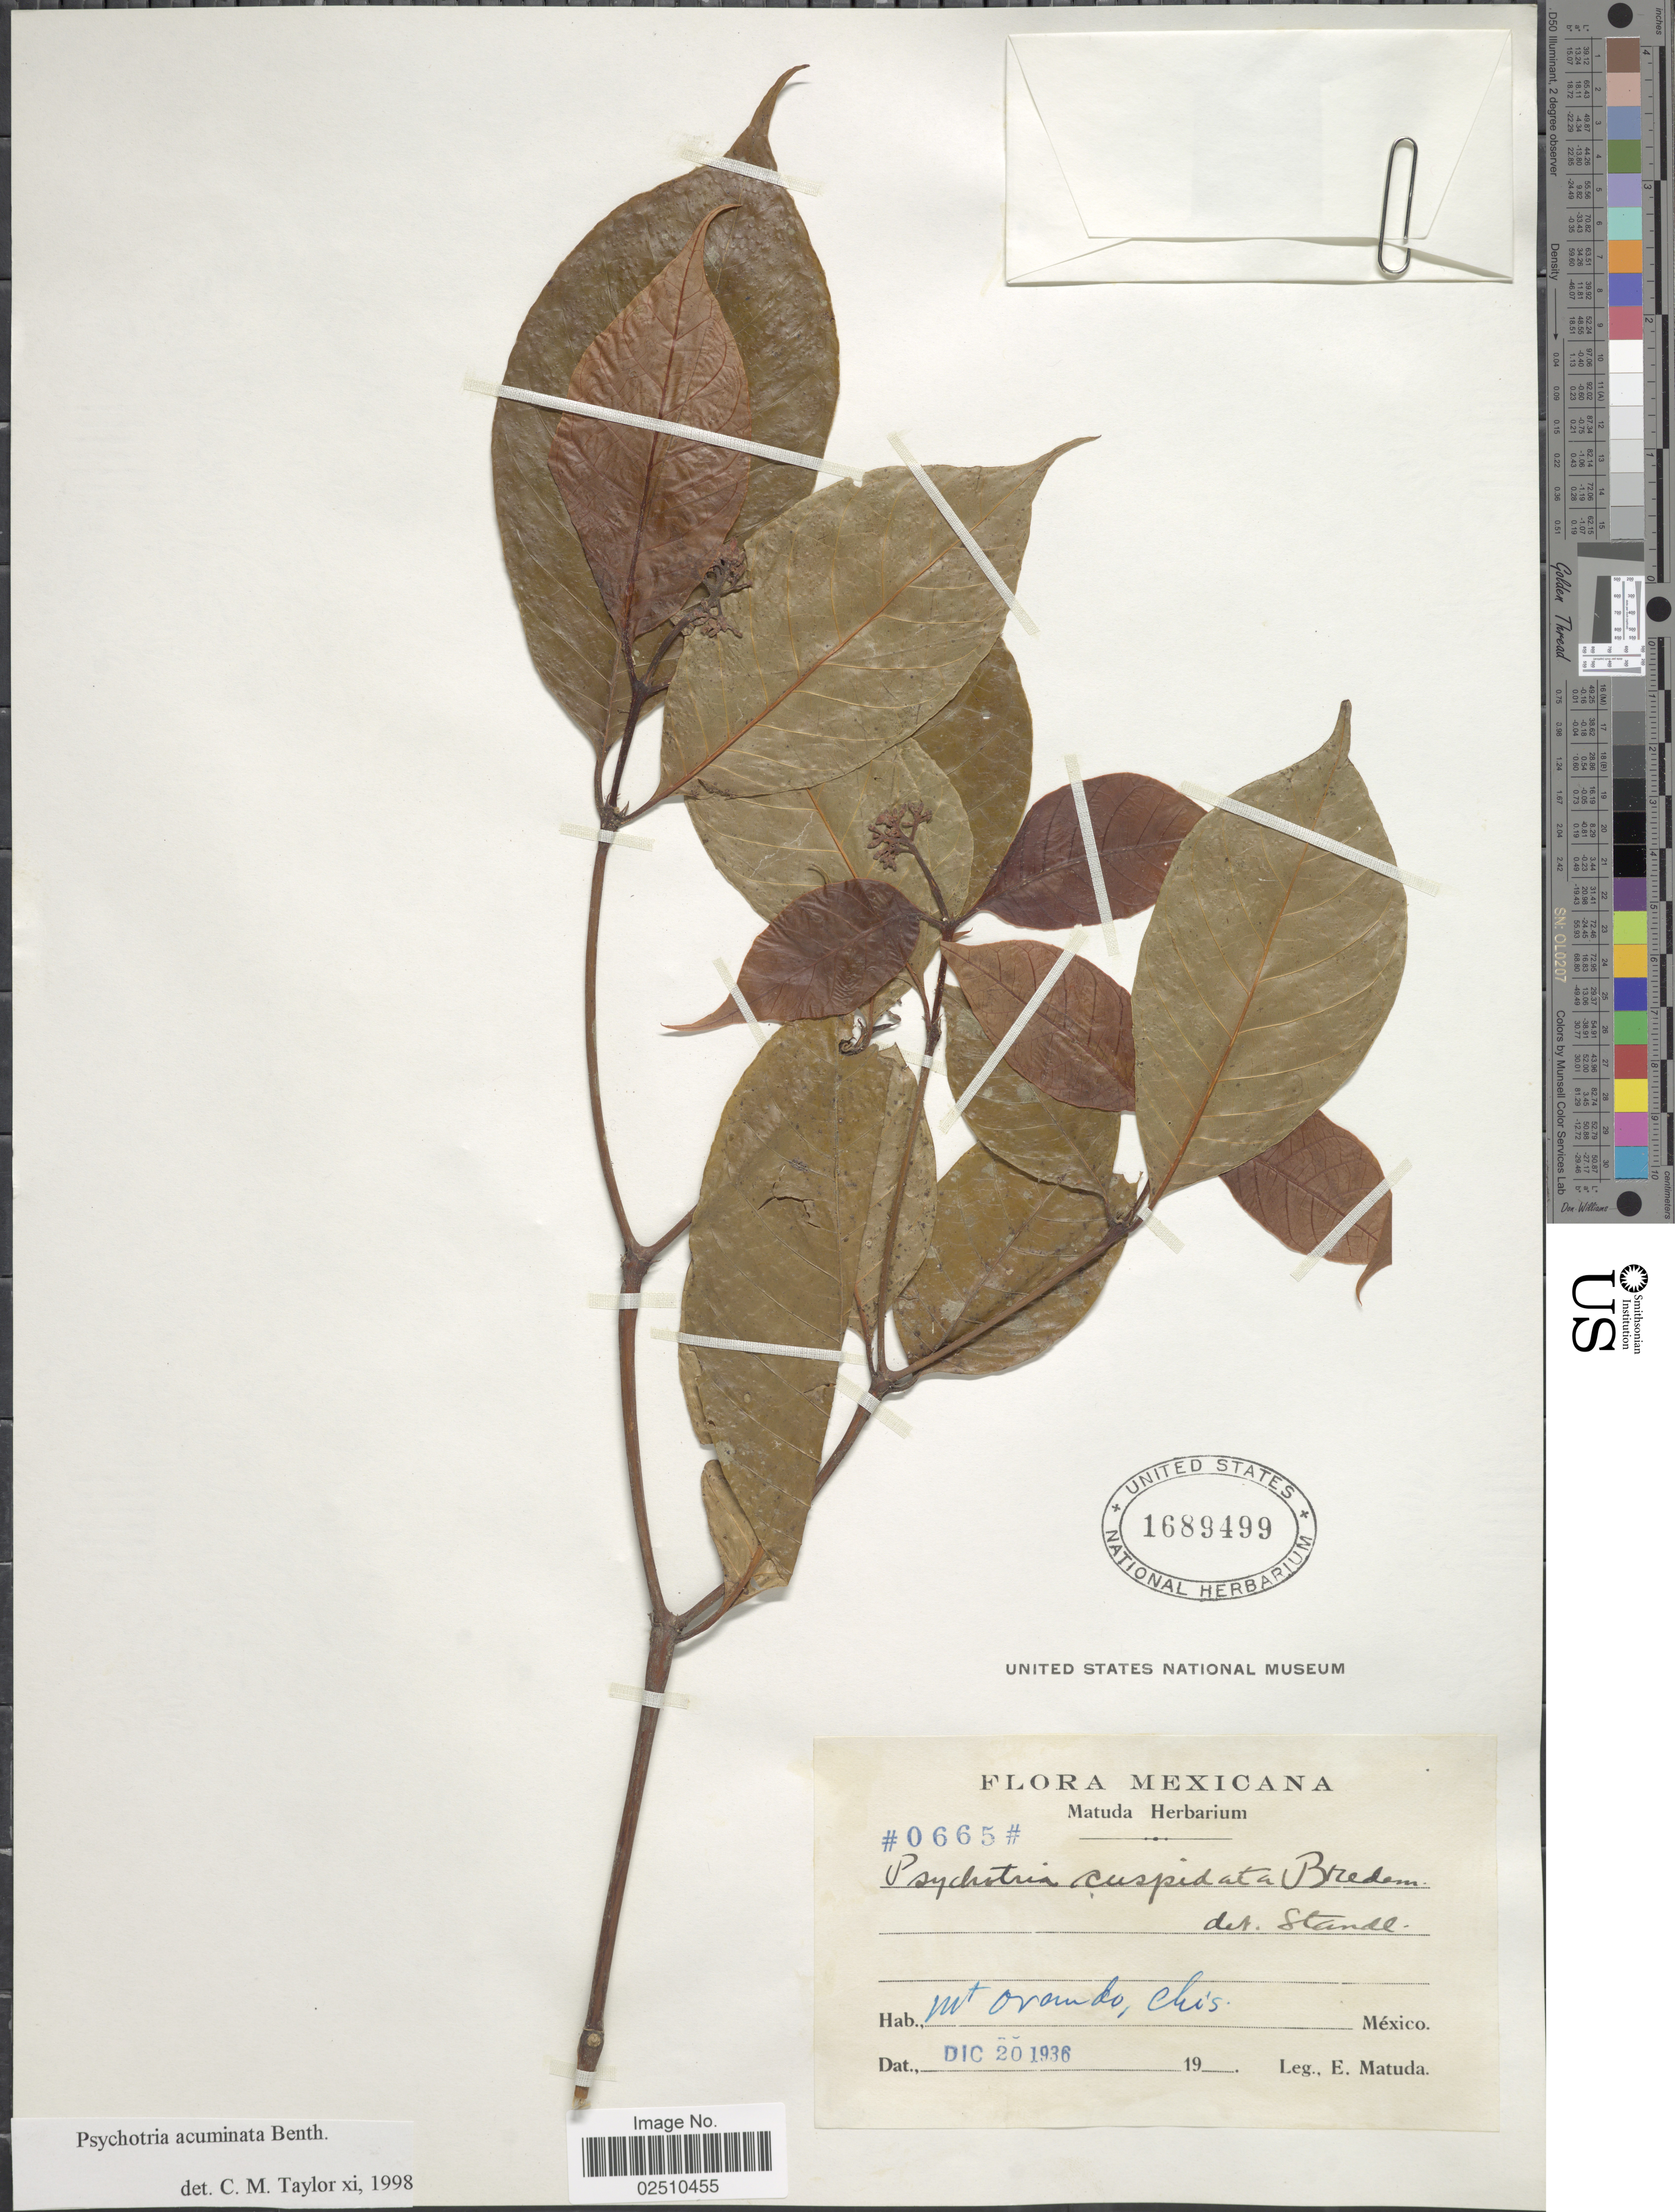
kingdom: Plantae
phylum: Tracheophyta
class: Magnoliopsida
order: Gentianales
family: Rubiaceae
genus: Psychotria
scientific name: Psychotria acuminata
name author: Benth.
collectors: E. Matuda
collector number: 0665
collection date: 1936-12-20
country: Mexico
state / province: Chiapas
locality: Mt Ovando, Chis.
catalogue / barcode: US 1689499